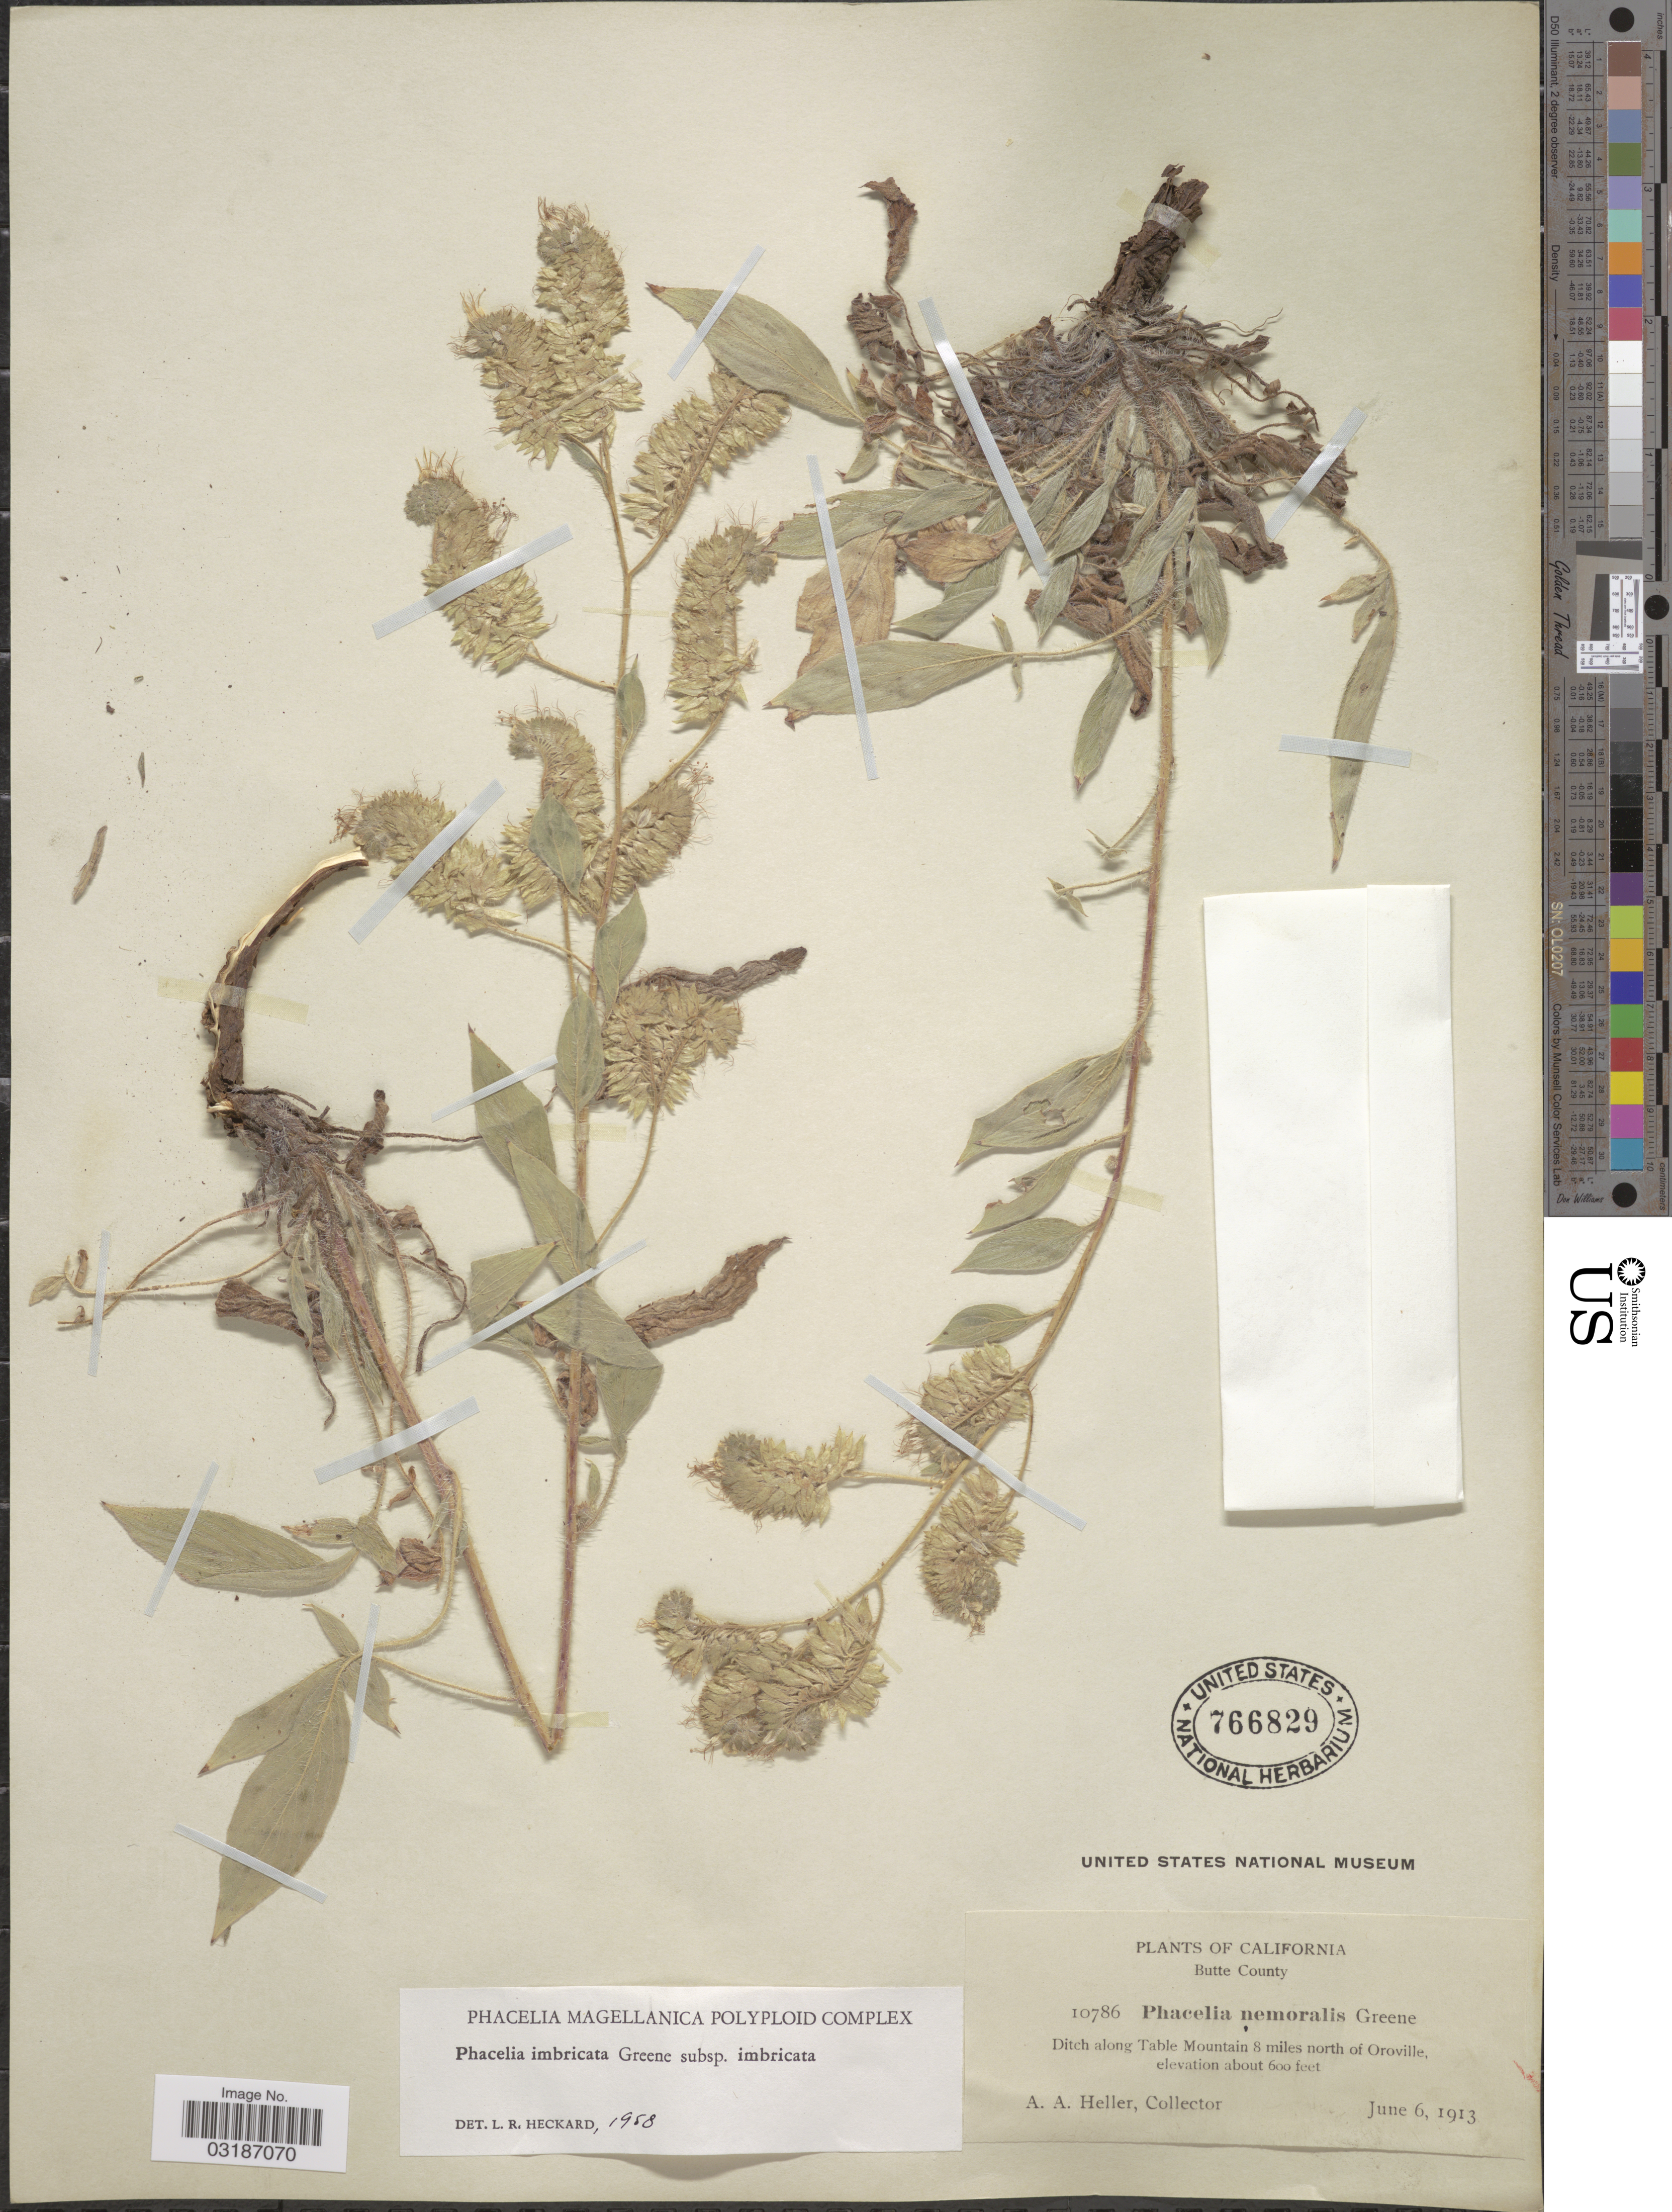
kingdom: Plantae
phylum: Tracheophyta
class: Magnoliopsida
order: Boraginales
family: Hydrophyllaceae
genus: Phacelia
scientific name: Phacelia imbricata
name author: Greene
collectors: A. A. Heller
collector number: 10786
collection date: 1913-06-06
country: United States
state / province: California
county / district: Butte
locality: Butte County. Ditch along Table Mountain 8 miles north of Oroville.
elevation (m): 183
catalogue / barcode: US 766829